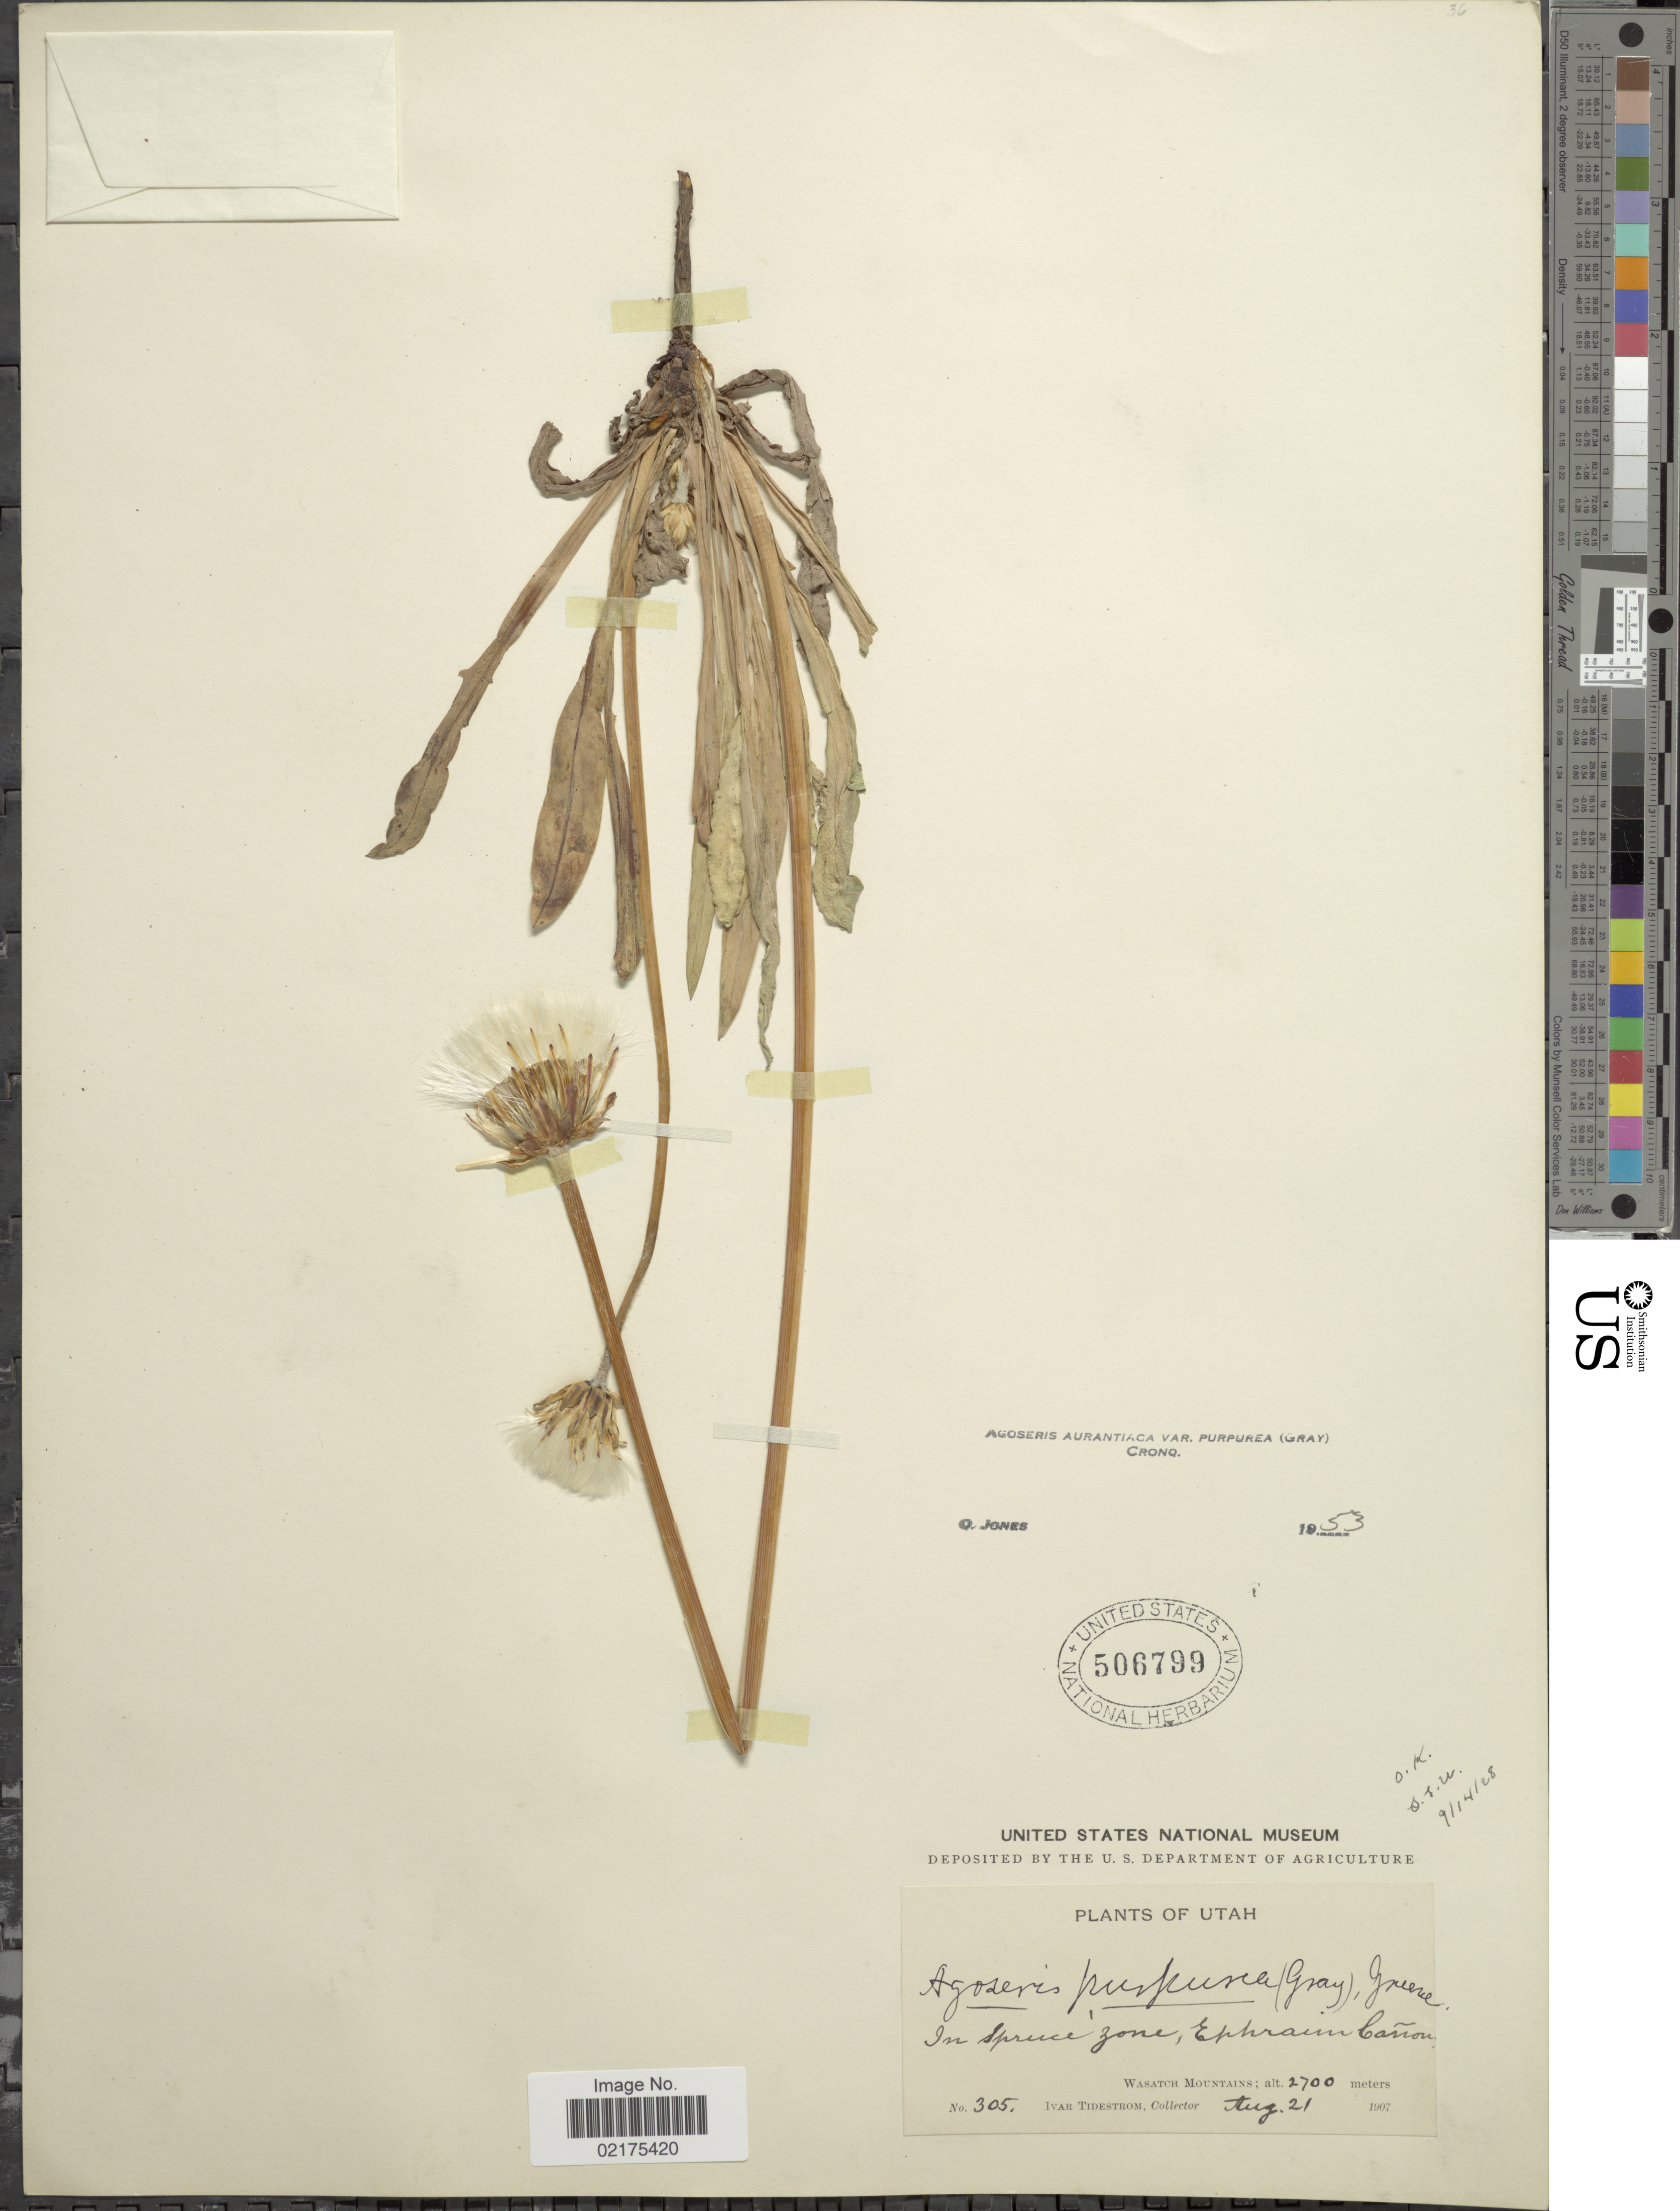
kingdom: Plantae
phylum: Tracheophyta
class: Magnoliopsida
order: Asterales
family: Asteraceae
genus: Agoseris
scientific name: Agoseris aurantiaca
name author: (Hook.) Greene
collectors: I. F. Tidestrom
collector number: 305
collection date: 1907-08-21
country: United States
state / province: Utah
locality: In Spruce zone, Ephraim banon, Wasatch Mountains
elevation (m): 2700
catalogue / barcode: US 506799